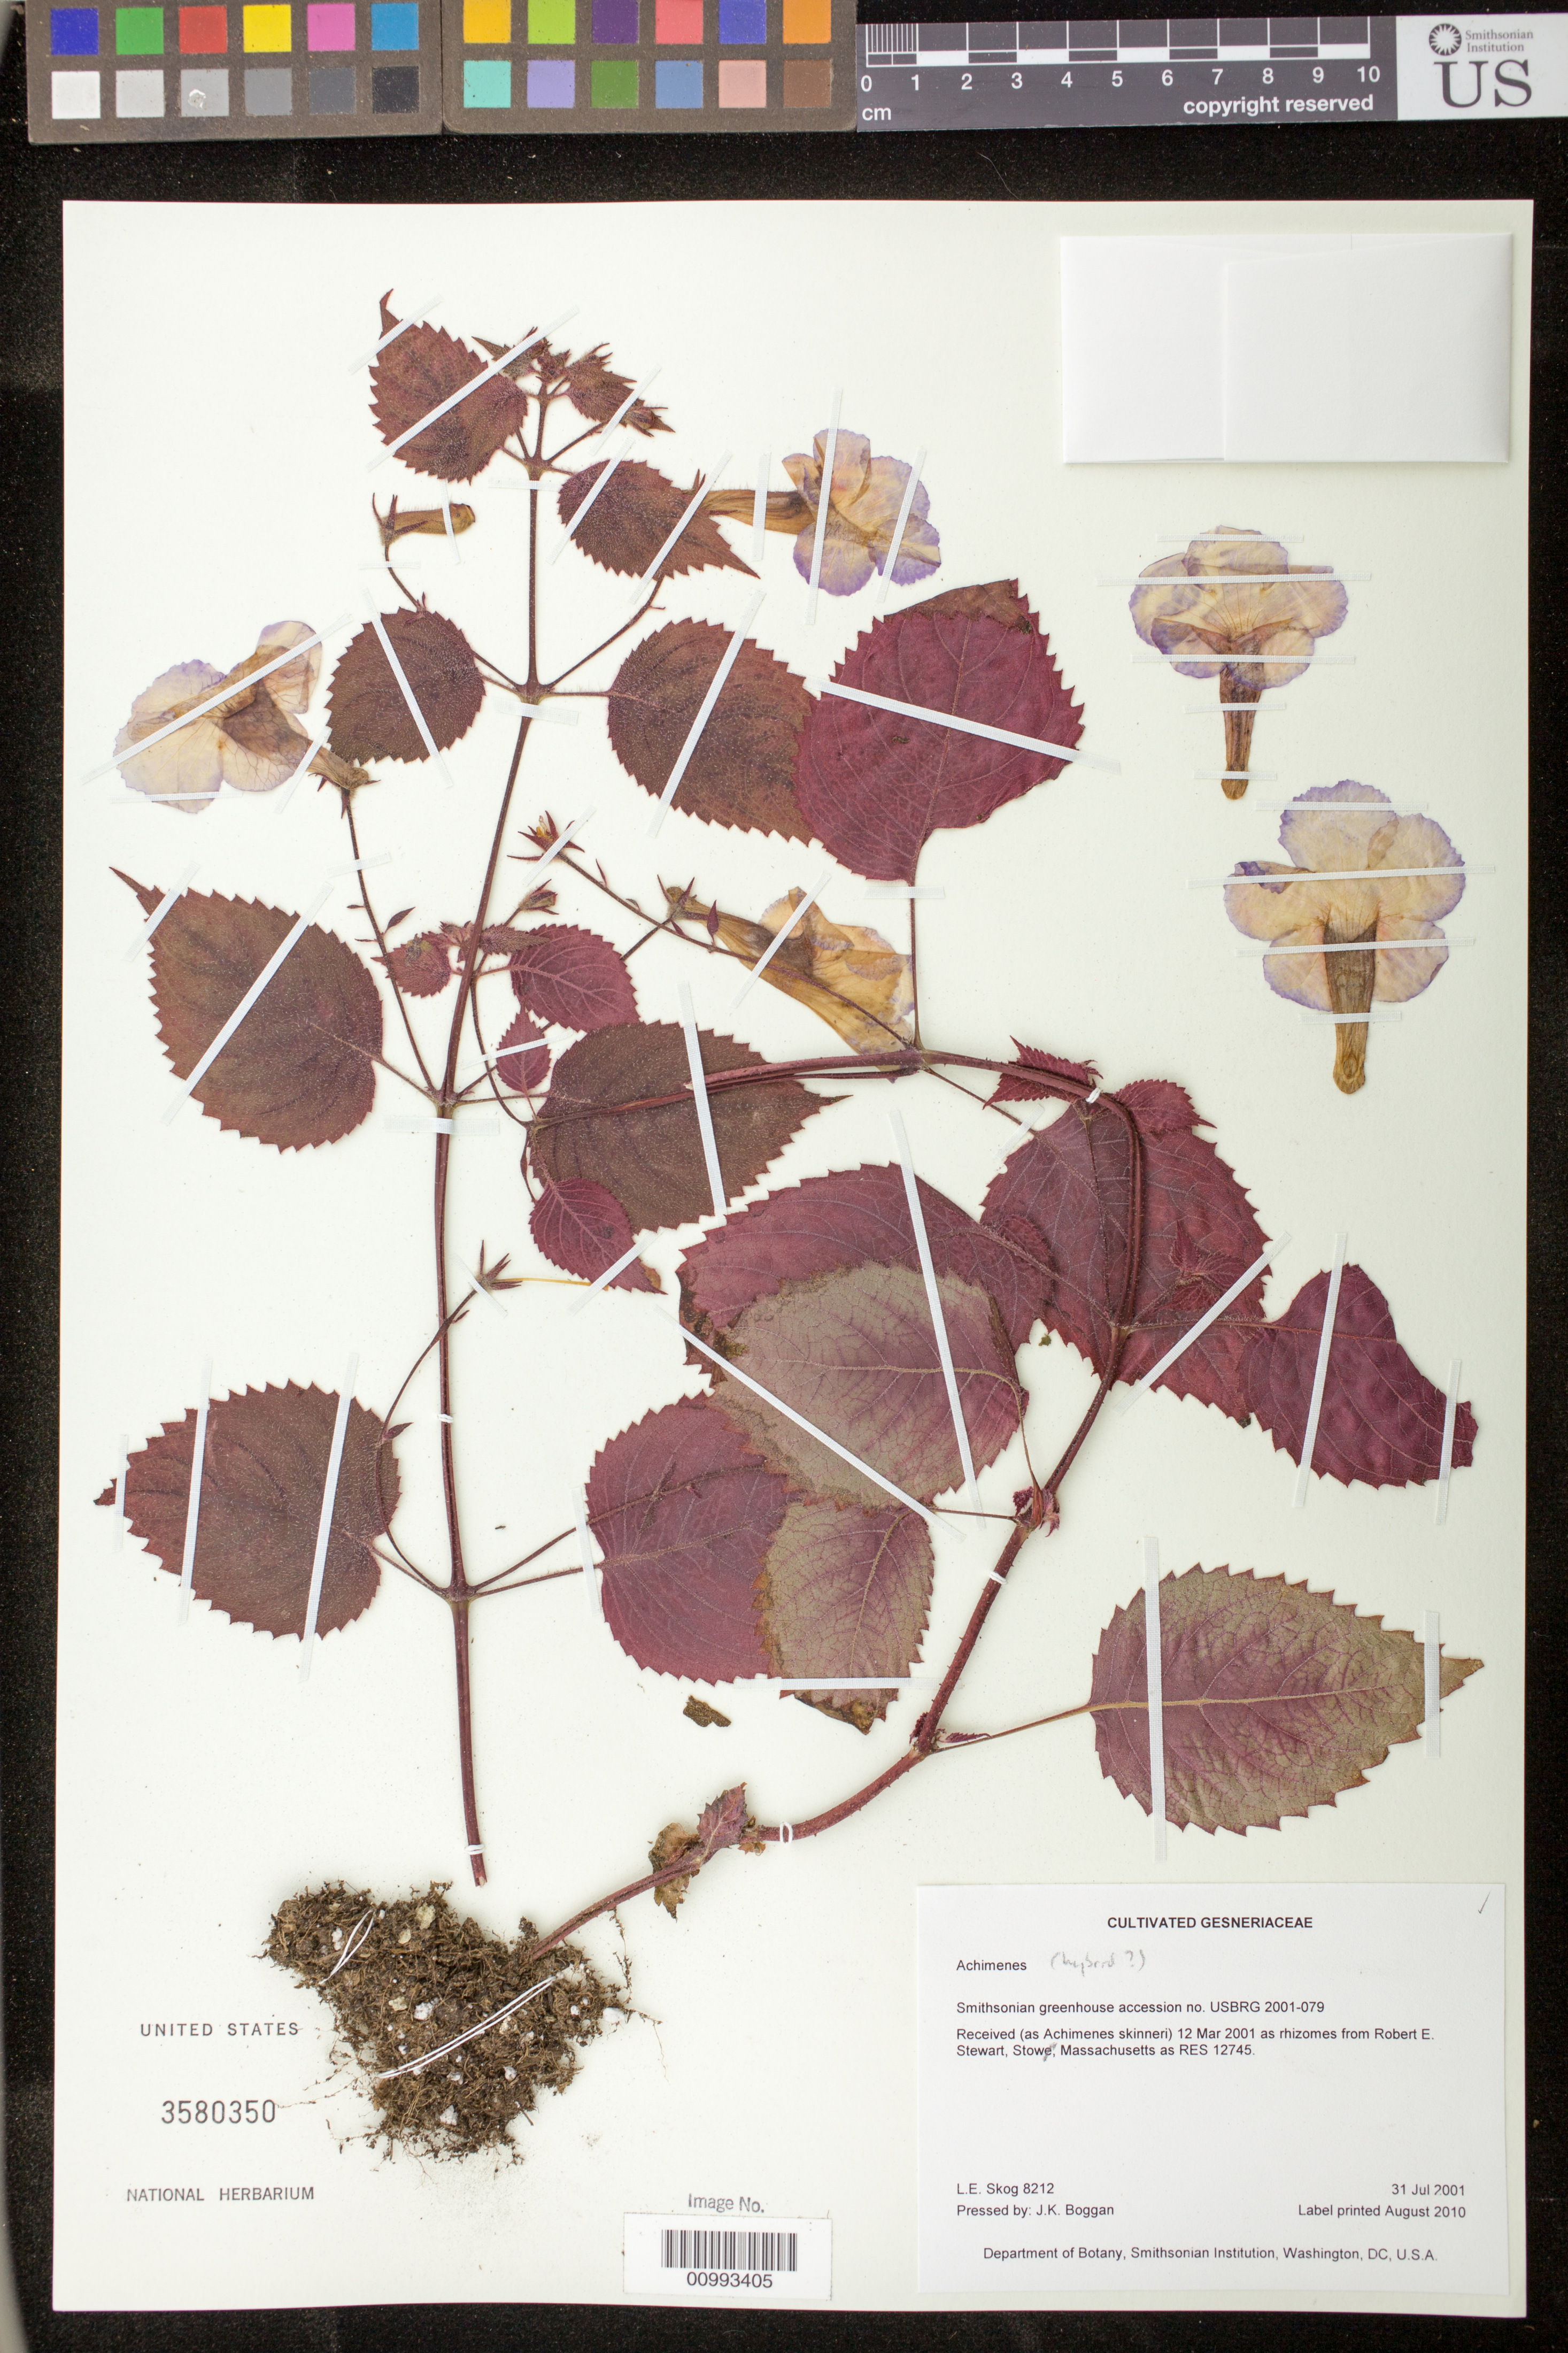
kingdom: Plantae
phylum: Tracheophyta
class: Magnoliopsida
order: Lamiales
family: Gesneriaceae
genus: Achimenes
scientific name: Achimenes sp.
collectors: L. E. Skog & J. K. Boggan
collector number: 8212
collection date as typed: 31 Jul 2001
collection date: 2001-07-31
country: United States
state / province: District of Columbia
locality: Department of Botany, Smithsonian Institution, Washington, DC, U.S.A.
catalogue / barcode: US 3580350